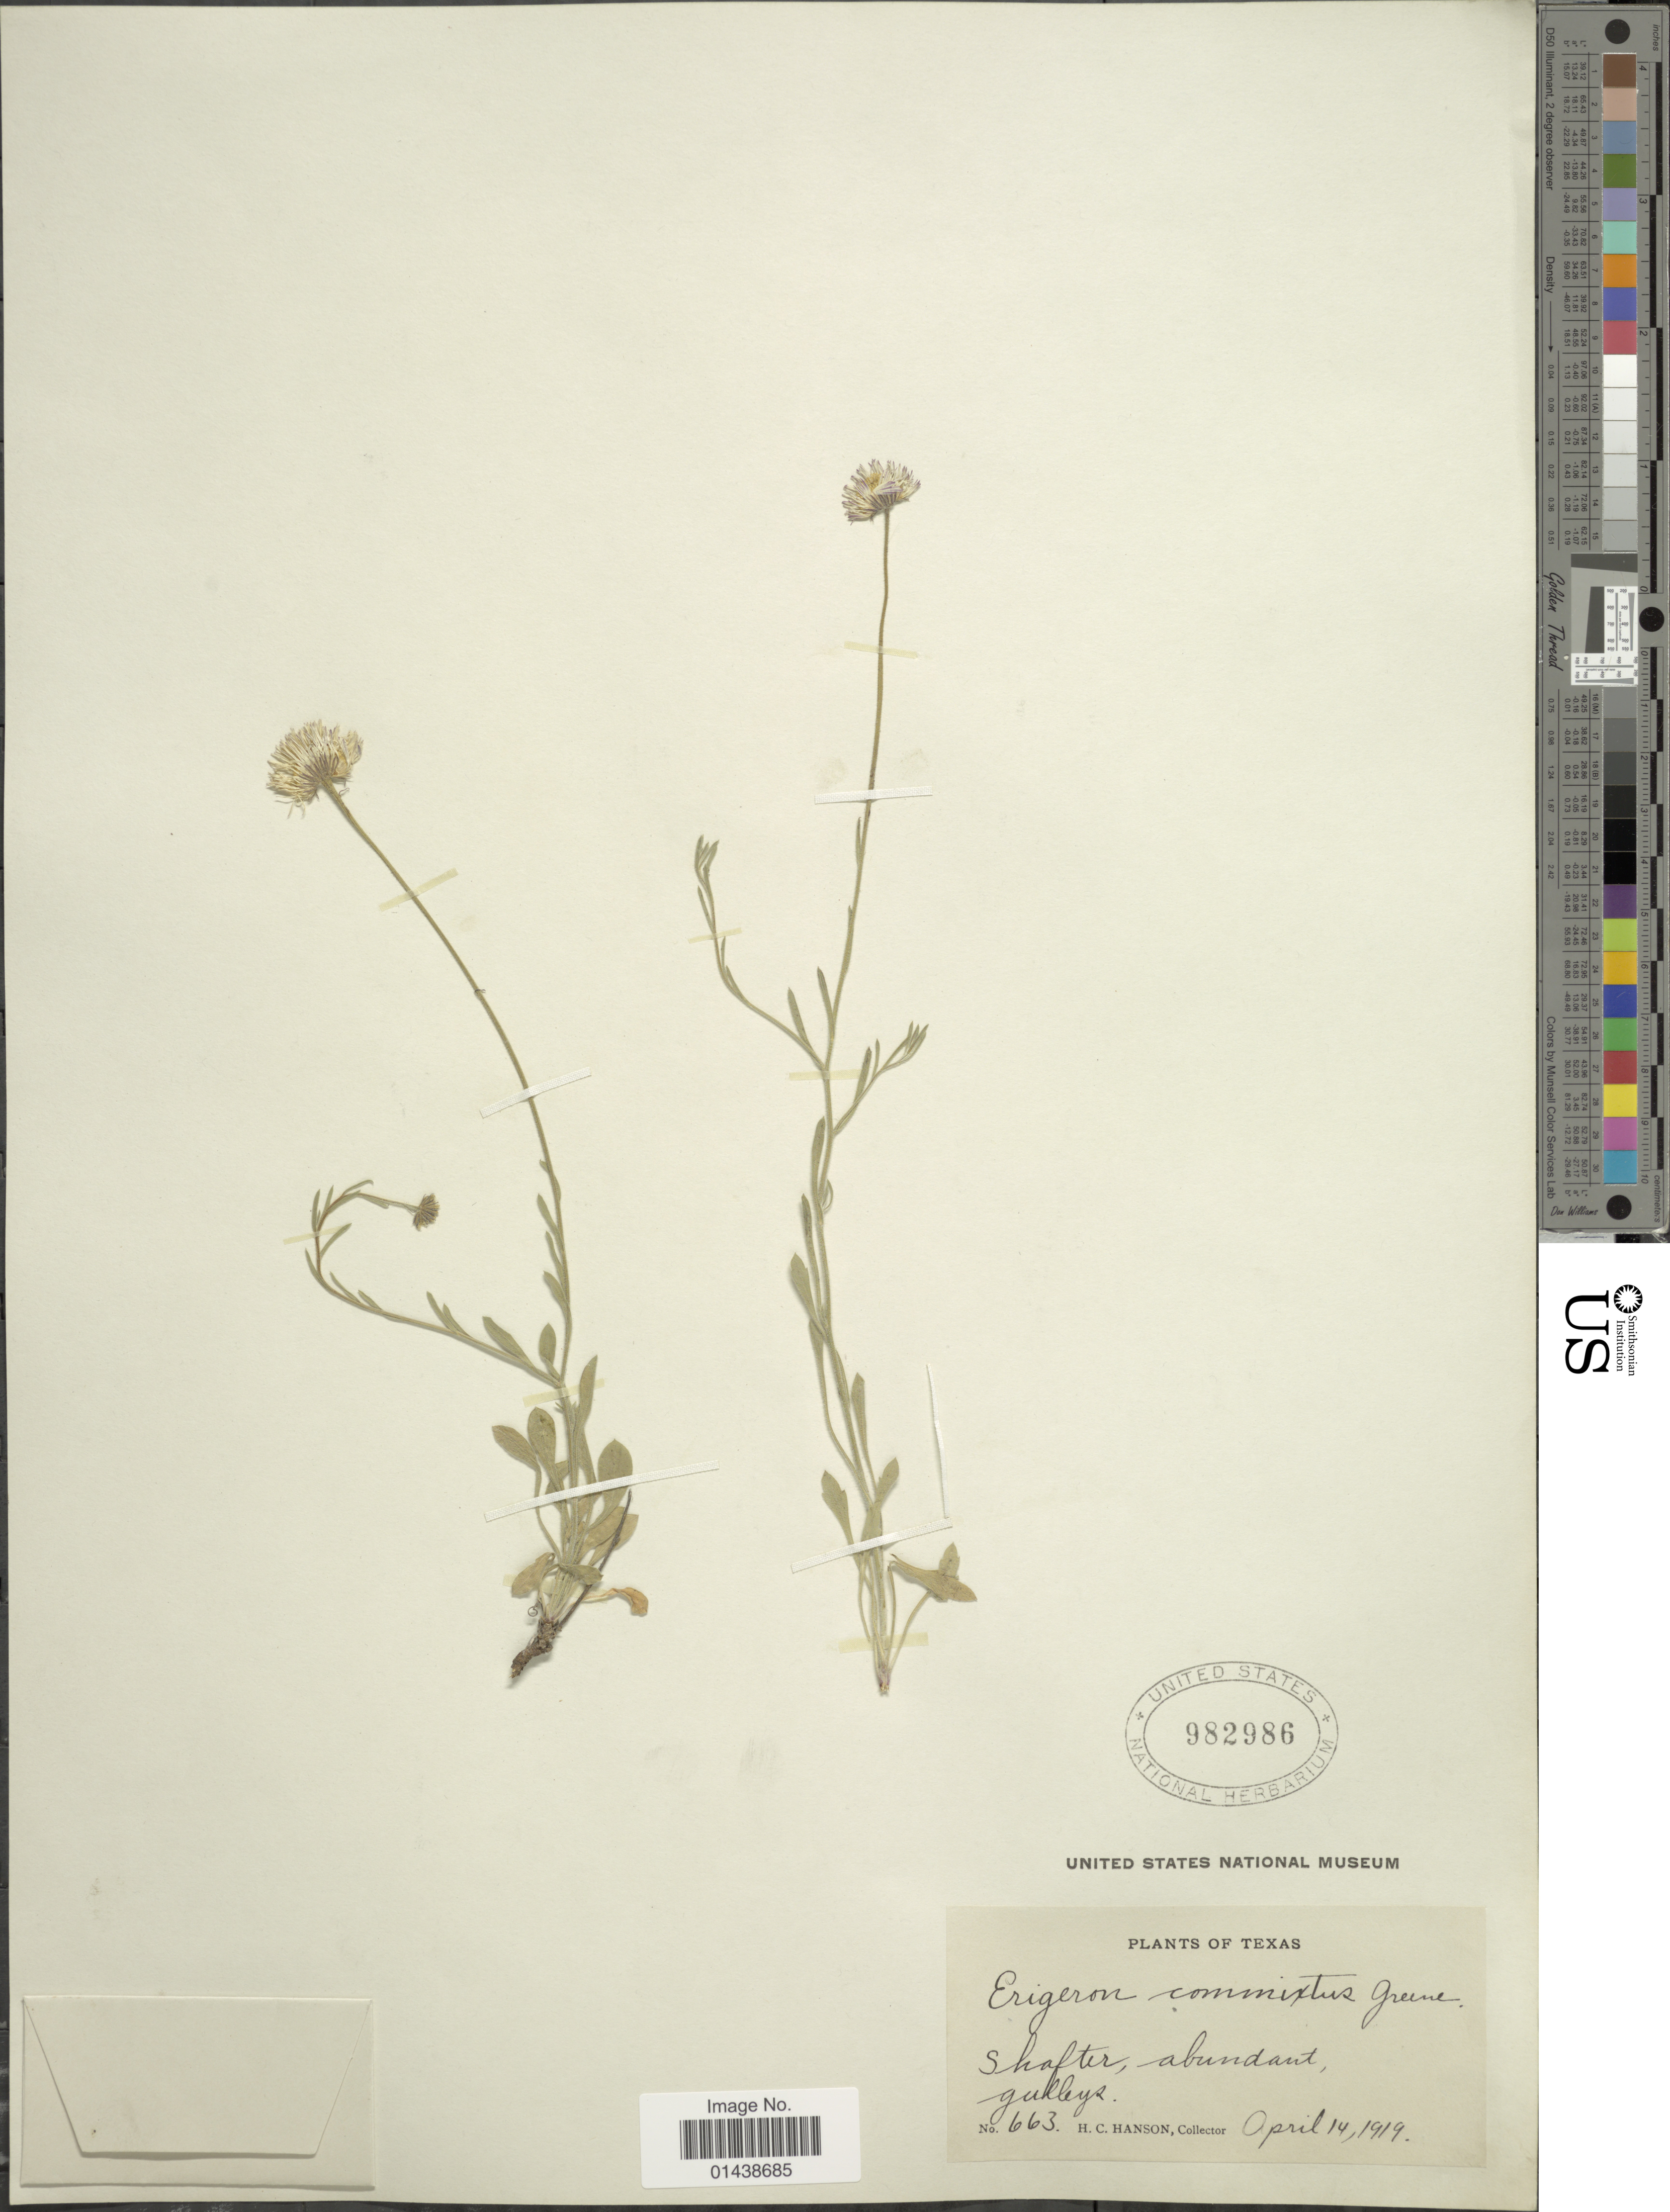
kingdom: Plantae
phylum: Tracheophyta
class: Magnoliopsida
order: Asterales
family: Asteraceae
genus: Erigeron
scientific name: Erigeron nudiflorus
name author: Buckley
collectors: H. Hanson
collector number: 663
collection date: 1919-04-14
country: United States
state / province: Texas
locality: Shafter, abundant, gulleys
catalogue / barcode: US 982986